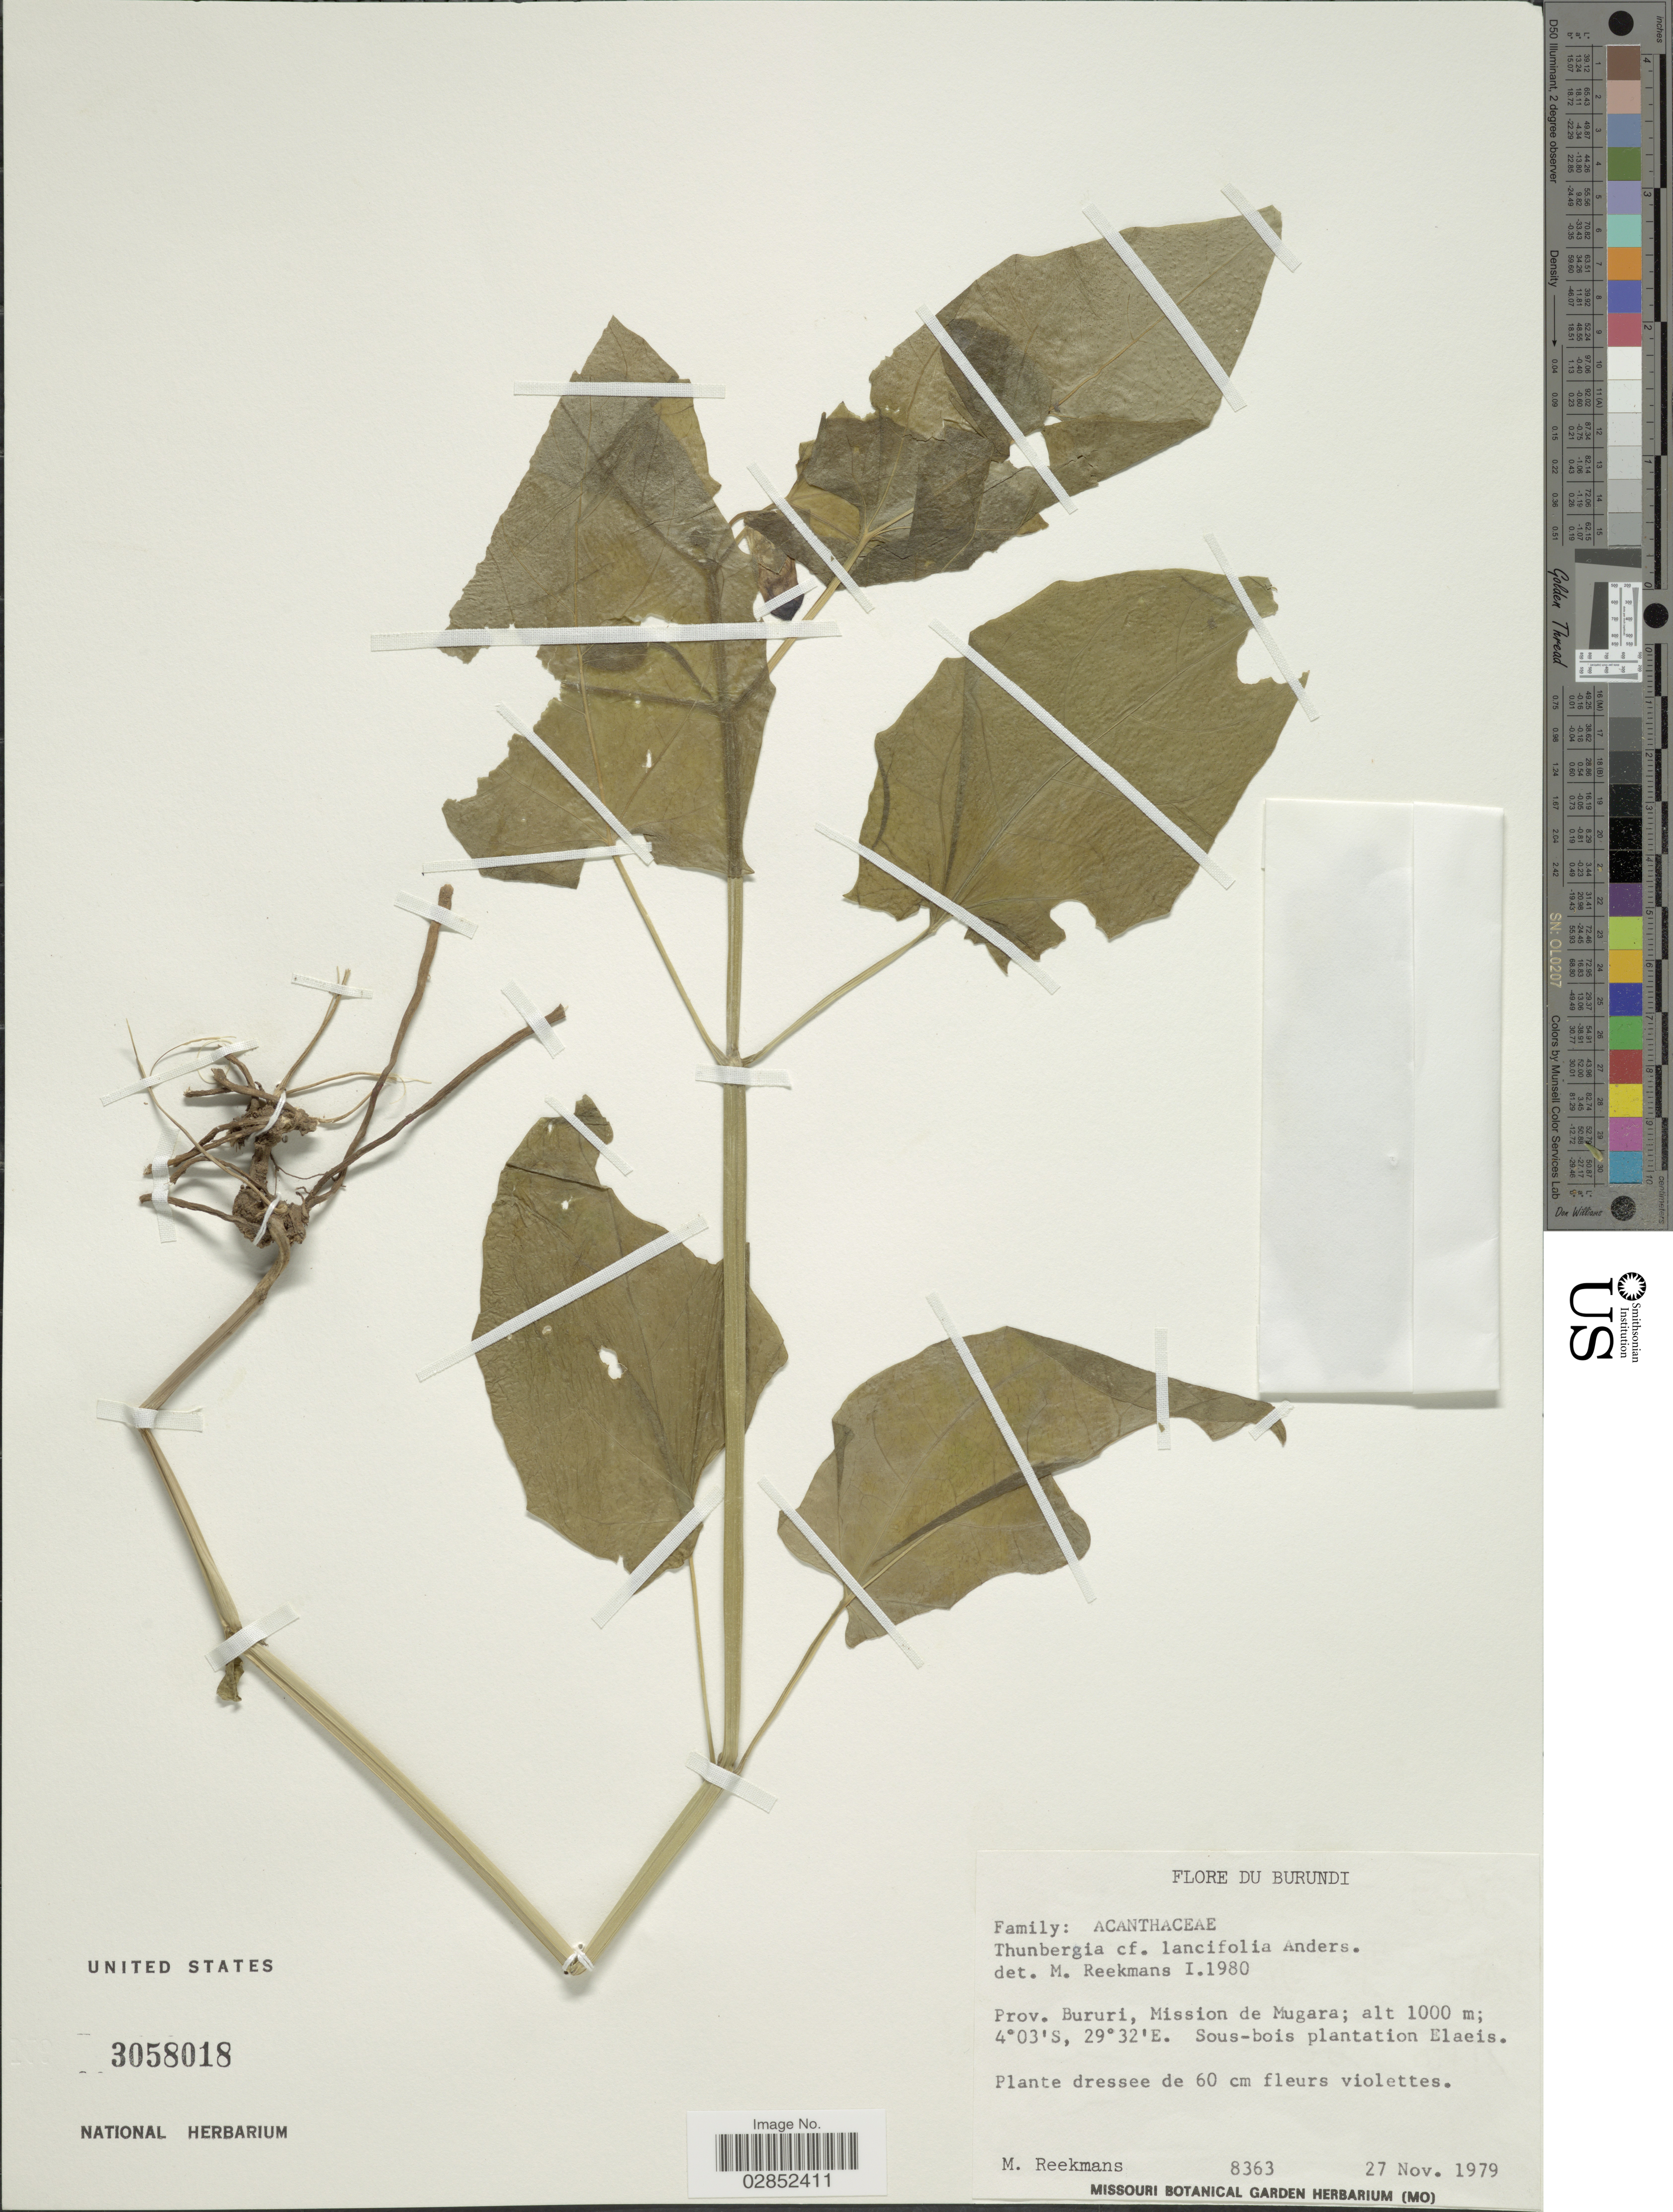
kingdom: Plantae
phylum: Tracheophyta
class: Magnoliopsida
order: Lamiales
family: Acanthaceae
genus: Thunbergia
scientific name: Thunbergia sp.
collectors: M. Reekmans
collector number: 8363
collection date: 1979-11-27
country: Burundi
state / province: Bururi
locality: Prov. Bururi, Mission de Mugara.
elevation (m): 1000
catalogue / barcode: US 3058018